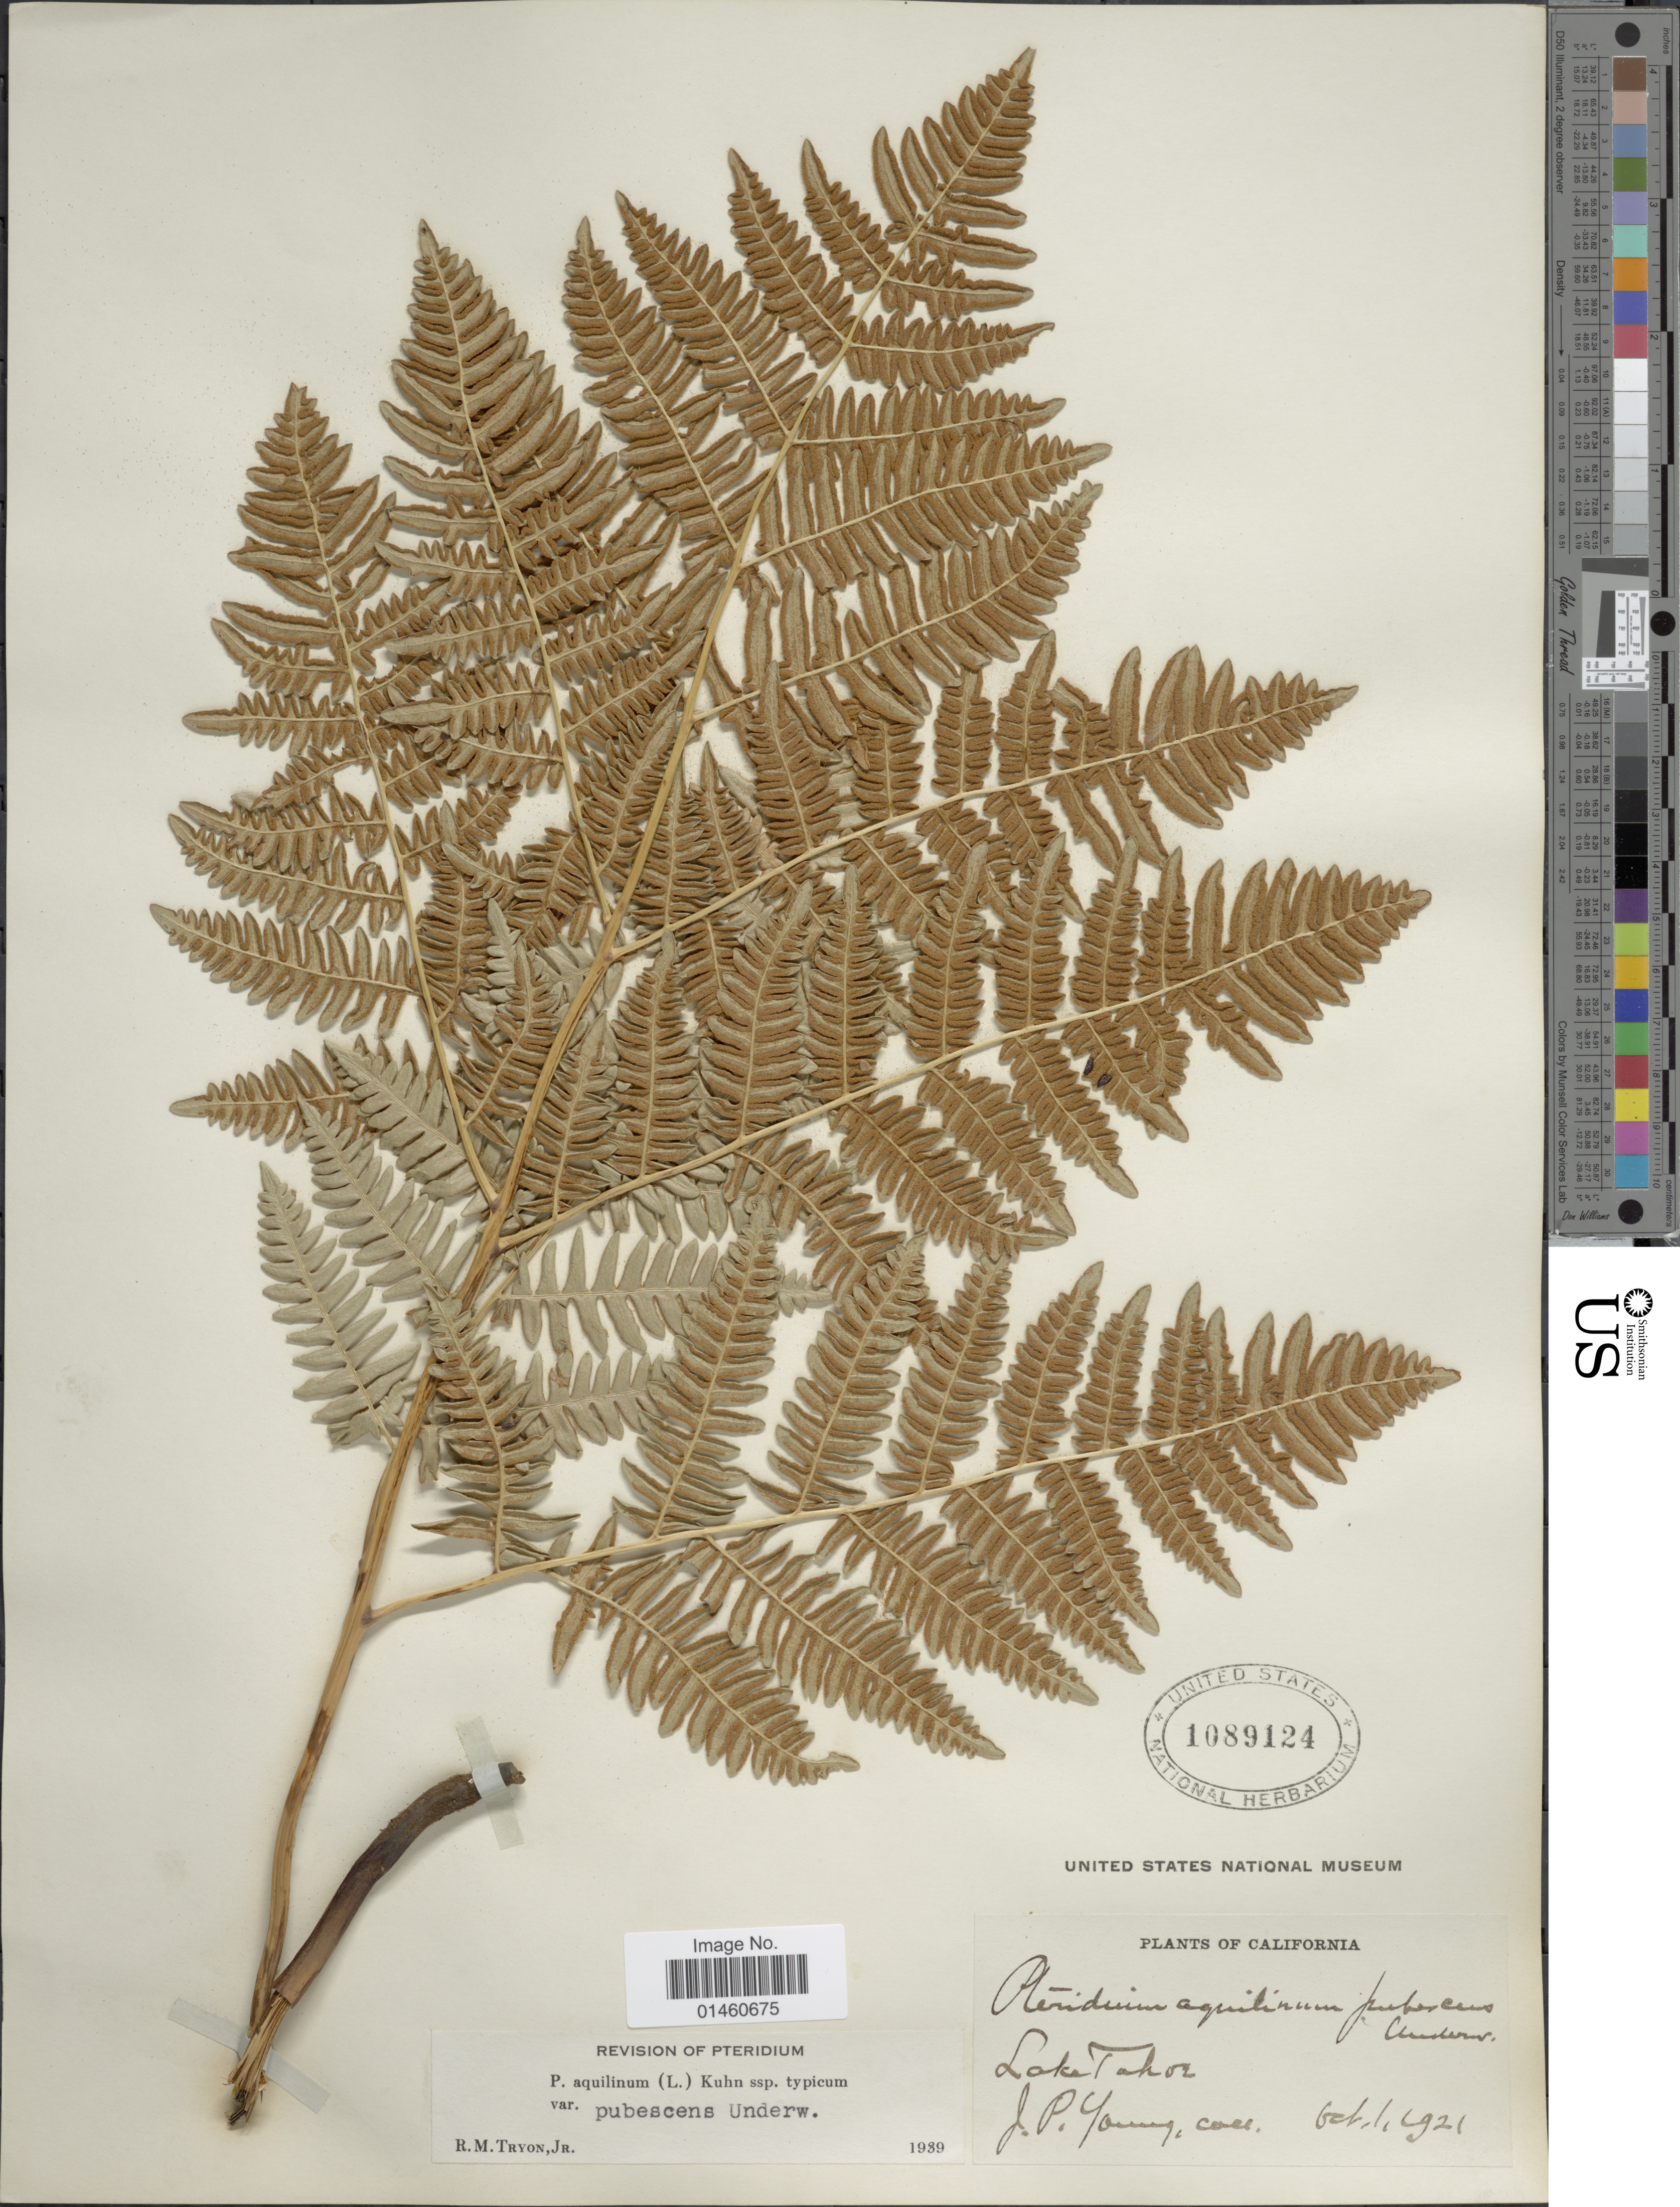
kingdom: Plantae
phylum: Tracheophyta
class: Polypodiopsida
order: Polypodiales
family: Dennstaedtiaceae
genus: Pteridium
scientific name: Pteridium pubescens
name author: (Underw.) Christenh.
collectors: J. Joung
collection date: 1921-10-01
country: United States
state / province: California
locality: Lake Tahoe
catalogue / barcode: US 1089124